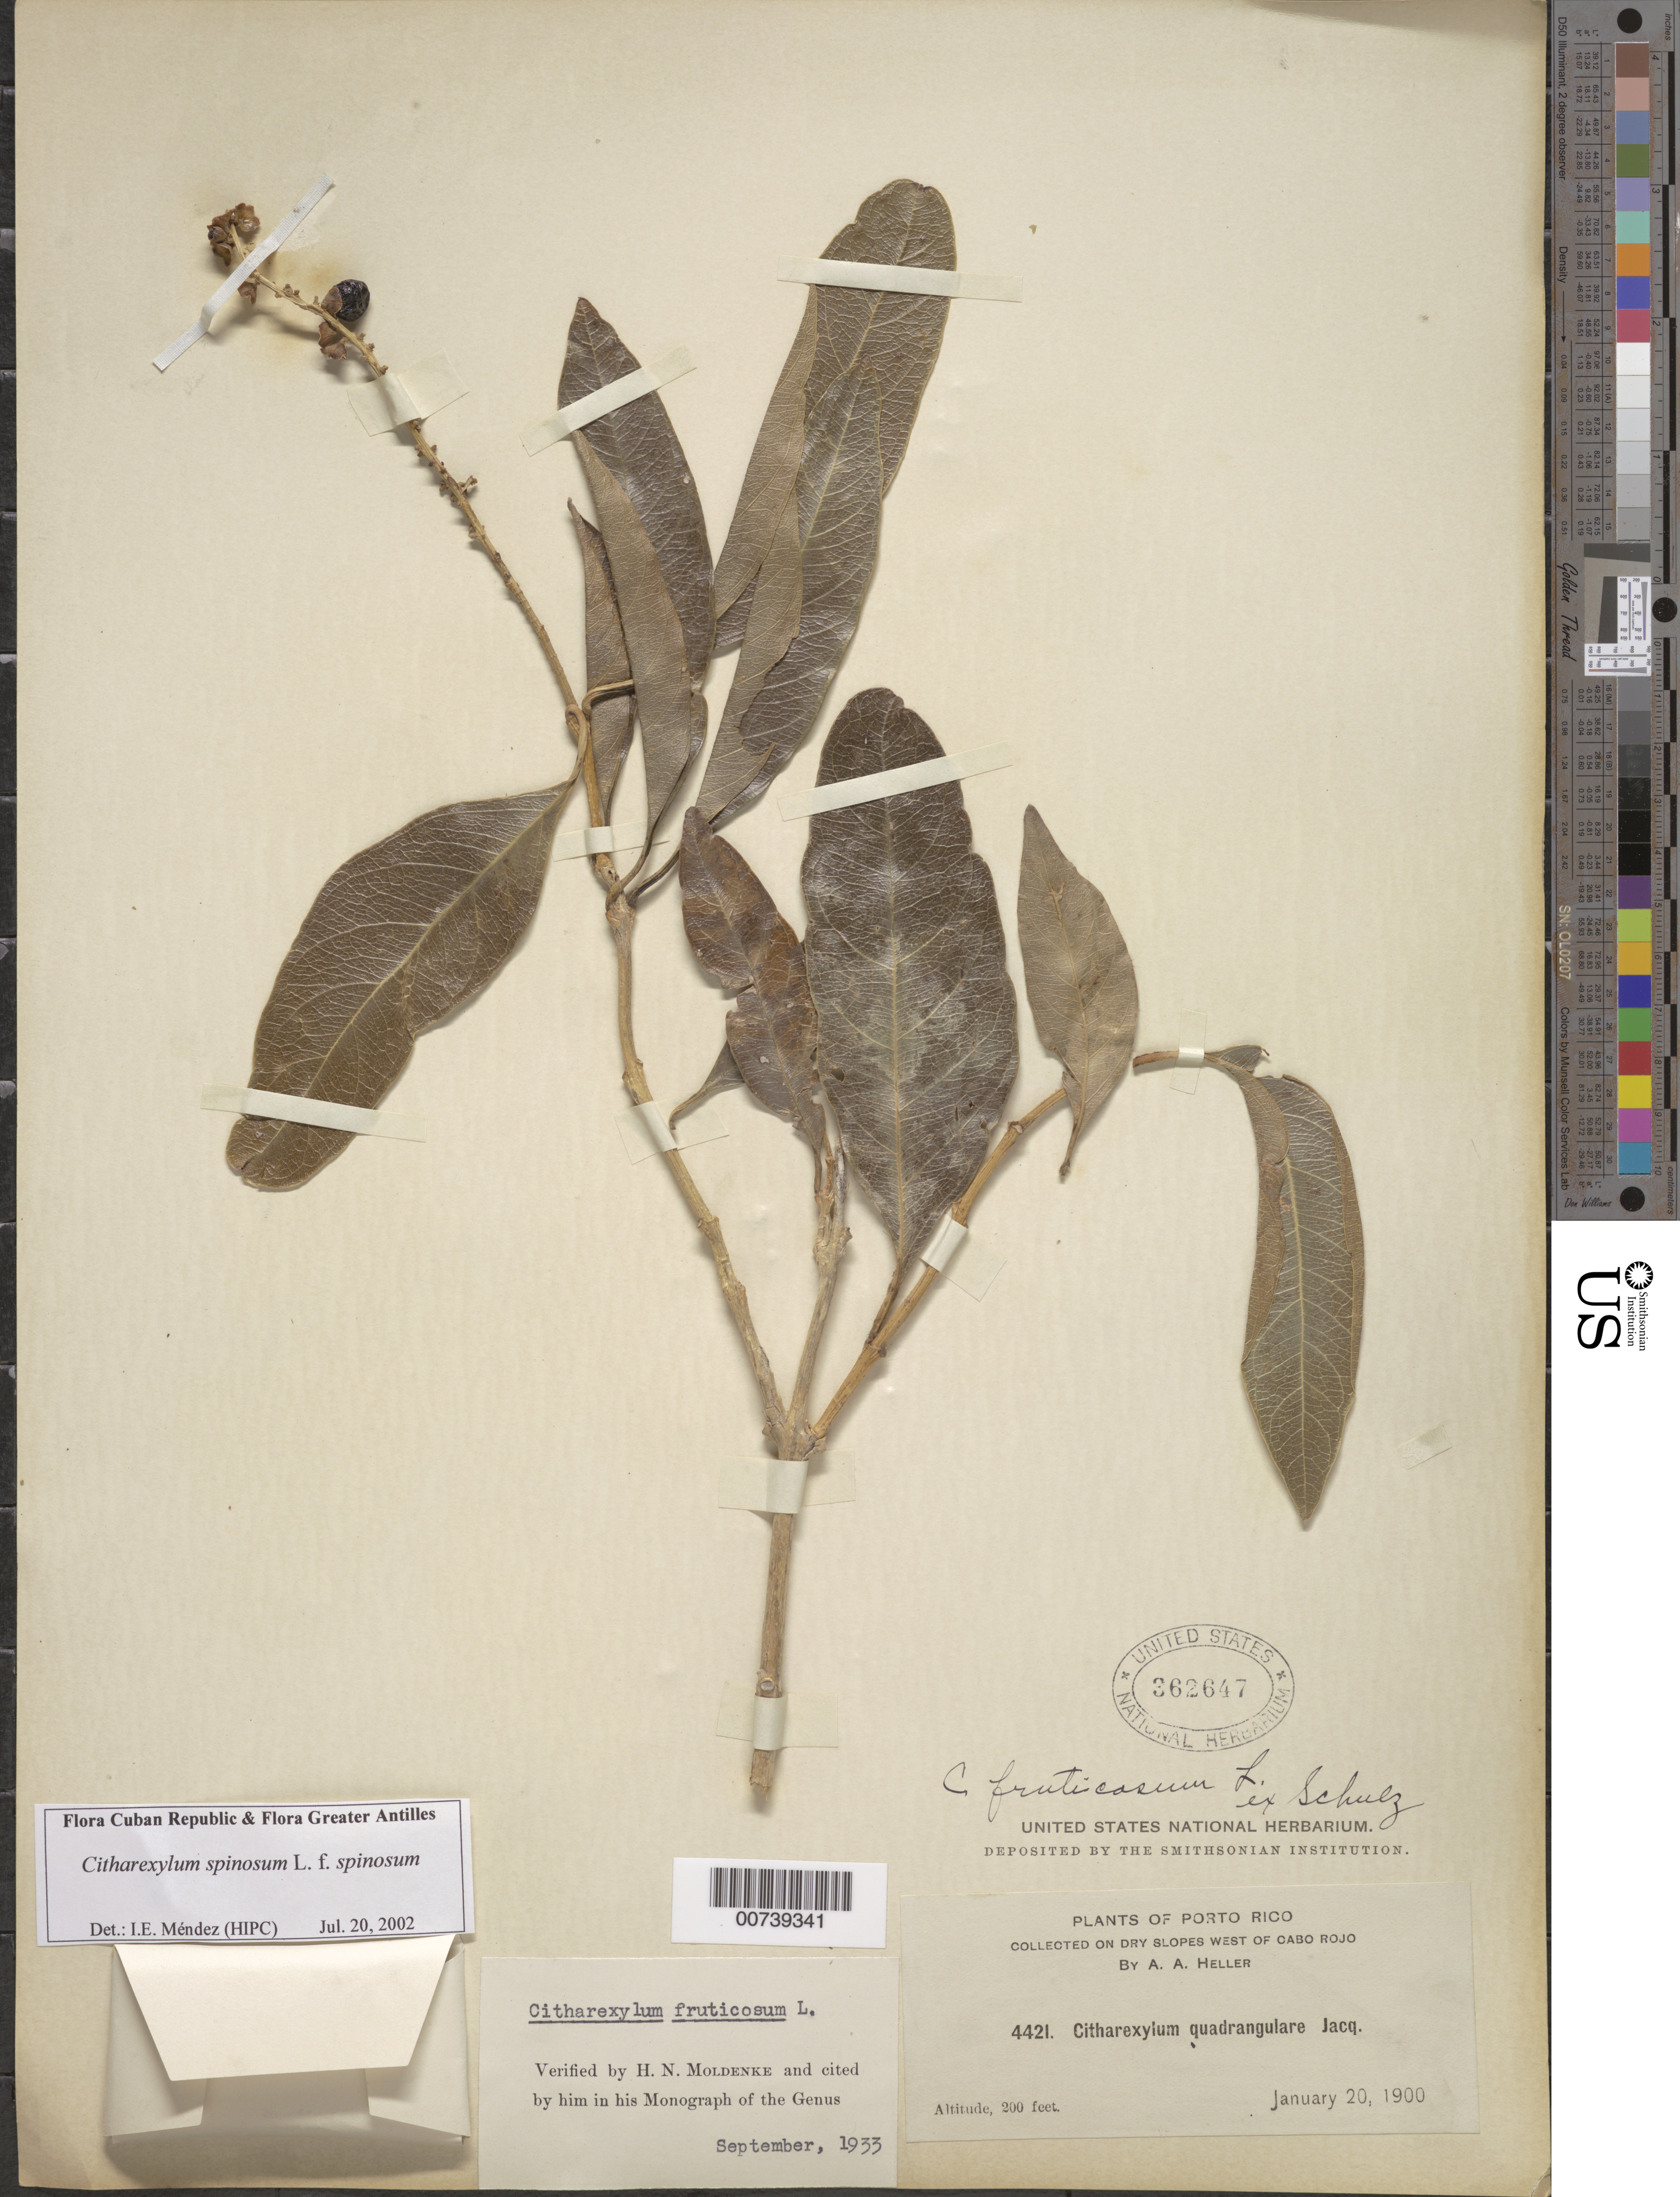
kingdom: Plantae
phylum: Tracheophyta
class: Magnoliopsida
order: Lamiales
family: Verbenaceae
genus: Citharexylum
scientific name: Citharexylum spinosum f. spinosum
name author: L.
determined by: Méndez, Isidro E., (HIPC)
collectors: A. A. Heller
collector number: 4421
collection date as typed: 20 Jan 1900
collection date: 1900-01-20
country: Puerto Rico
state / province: Cabo Rojo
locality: Dry slopes W of Cabo Rojo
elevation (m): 61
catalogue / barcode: US 362647